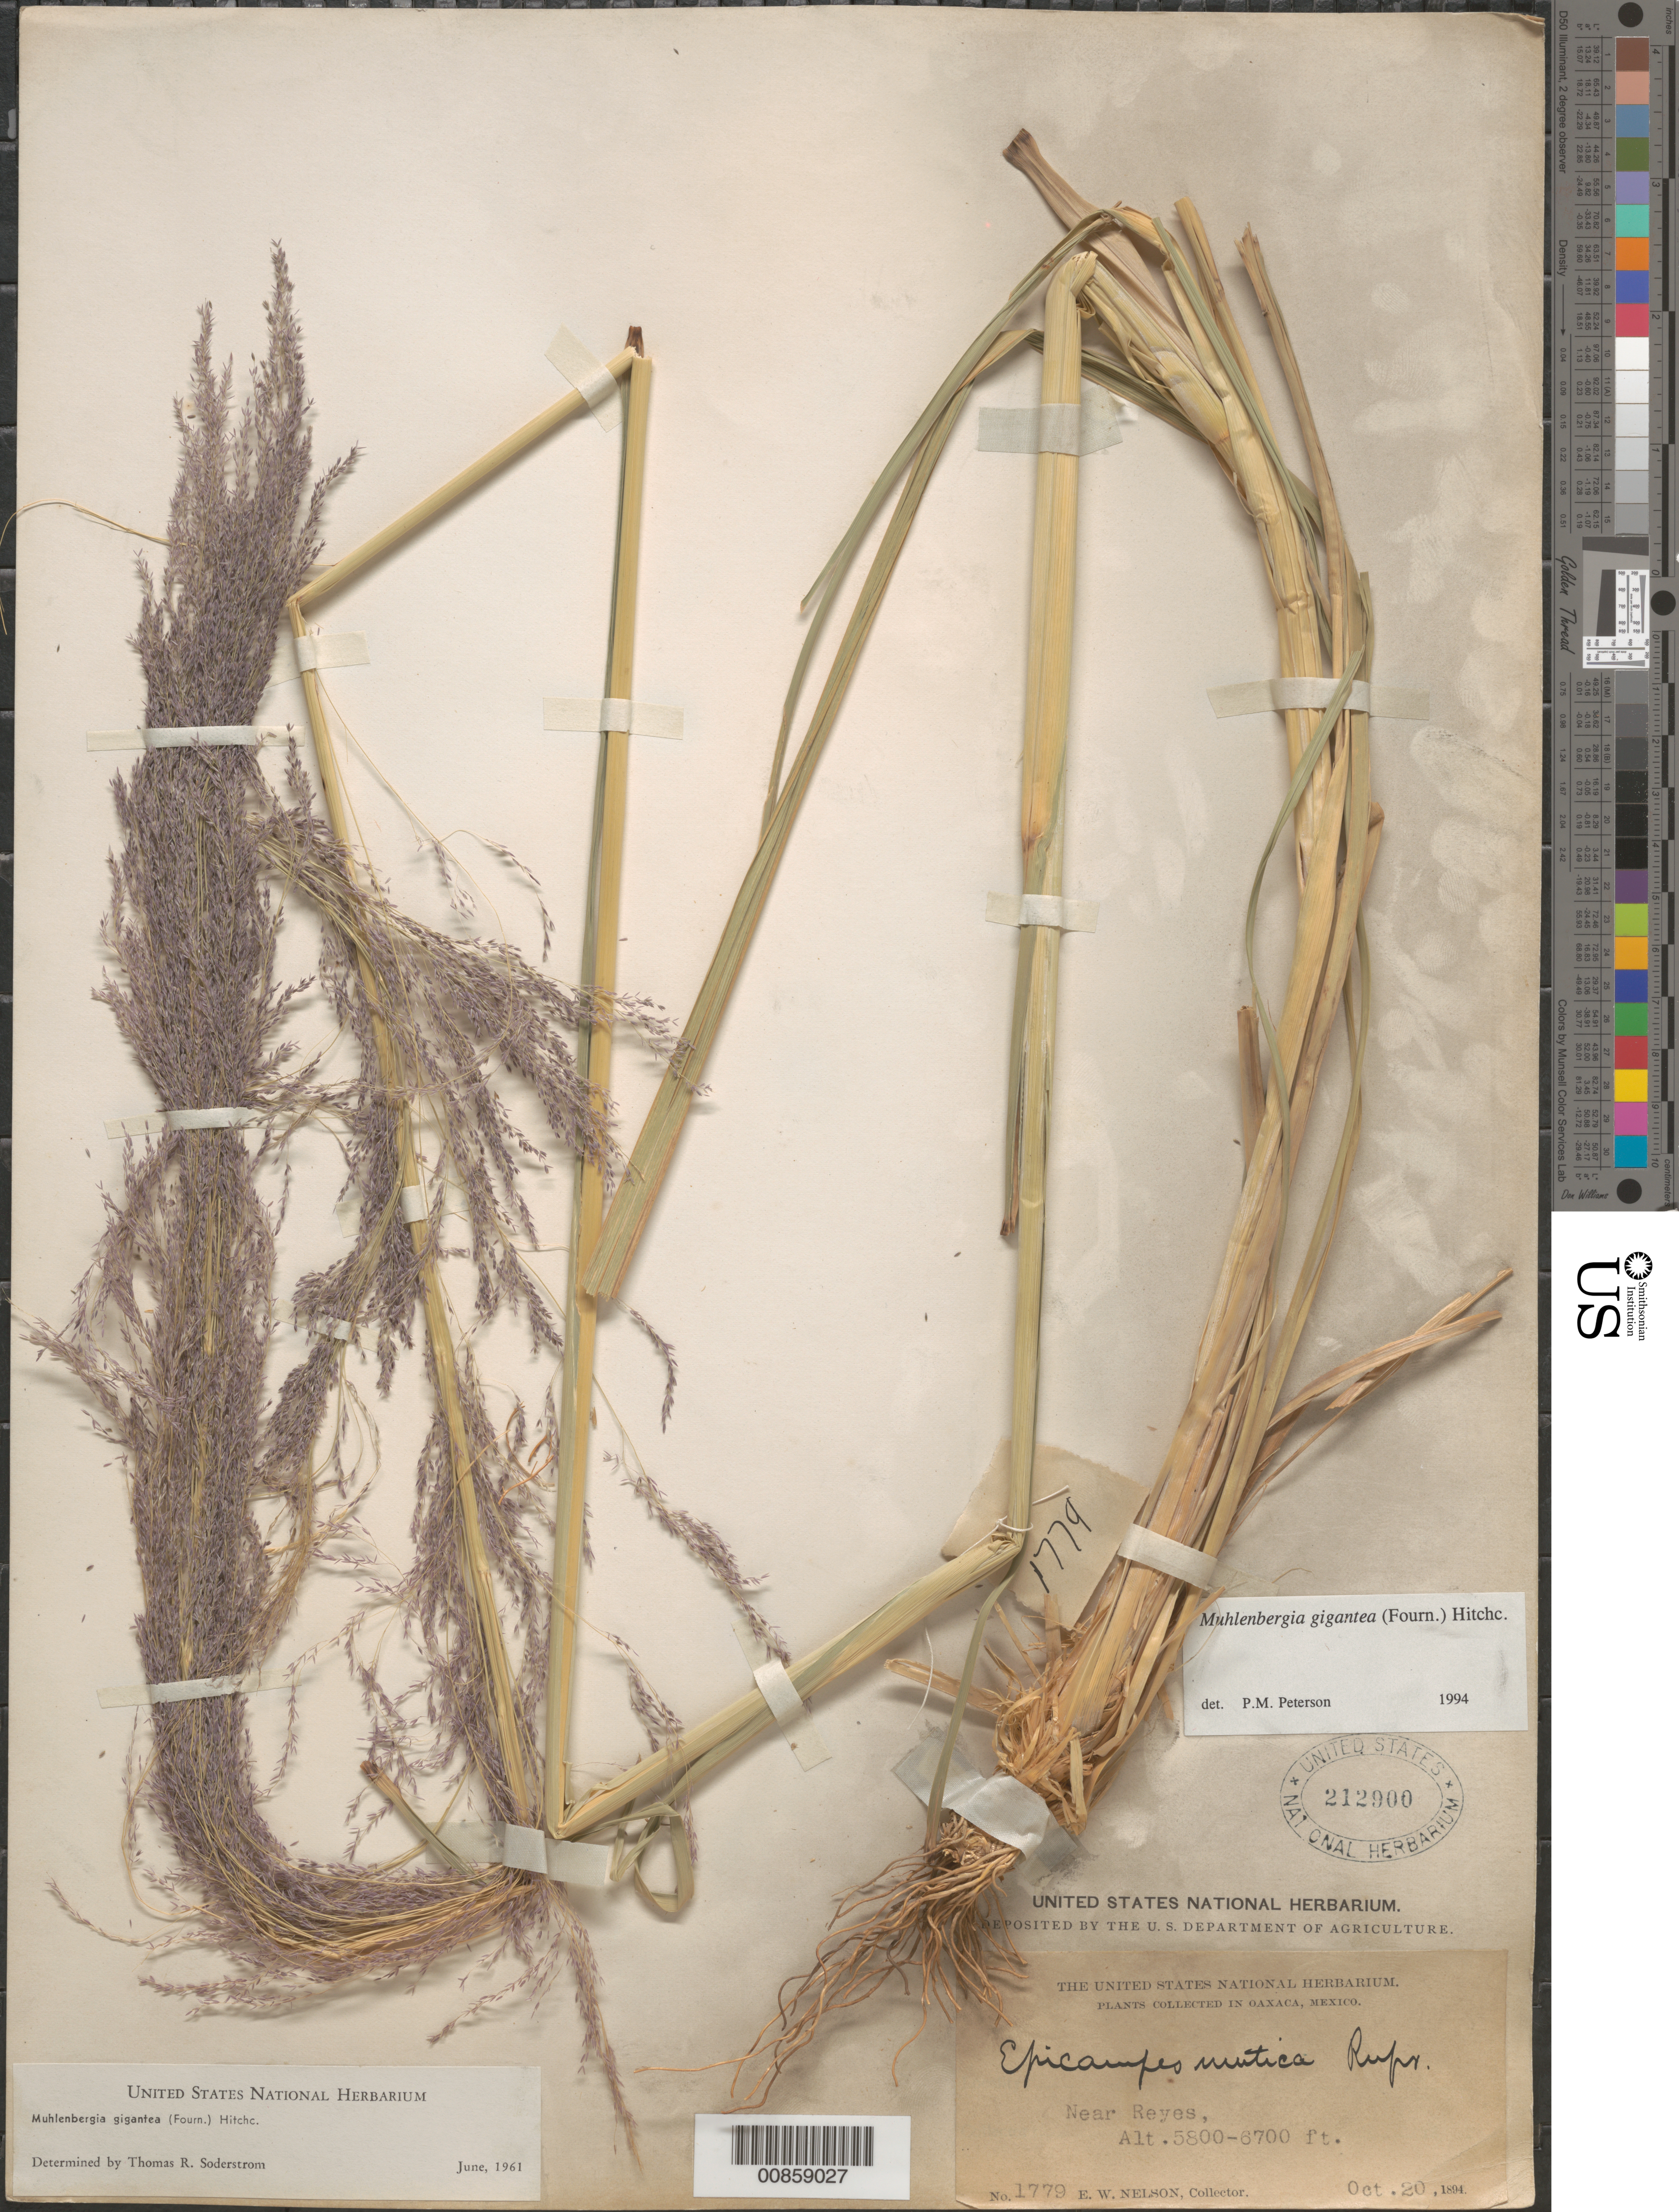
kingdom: Plantae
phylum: Tracheophyta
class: Liliopsida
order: Poales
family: Poaceae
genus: Muhlenbergia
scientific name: Muhlenbergia gigantea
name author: (E. Fourn.) Hitchc.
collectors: E. W. Nelson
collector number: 1779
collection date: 1894-10-20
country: Mexico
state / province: Oaxaca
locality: Near Reyes.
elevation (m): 1768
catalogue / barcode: US 212900